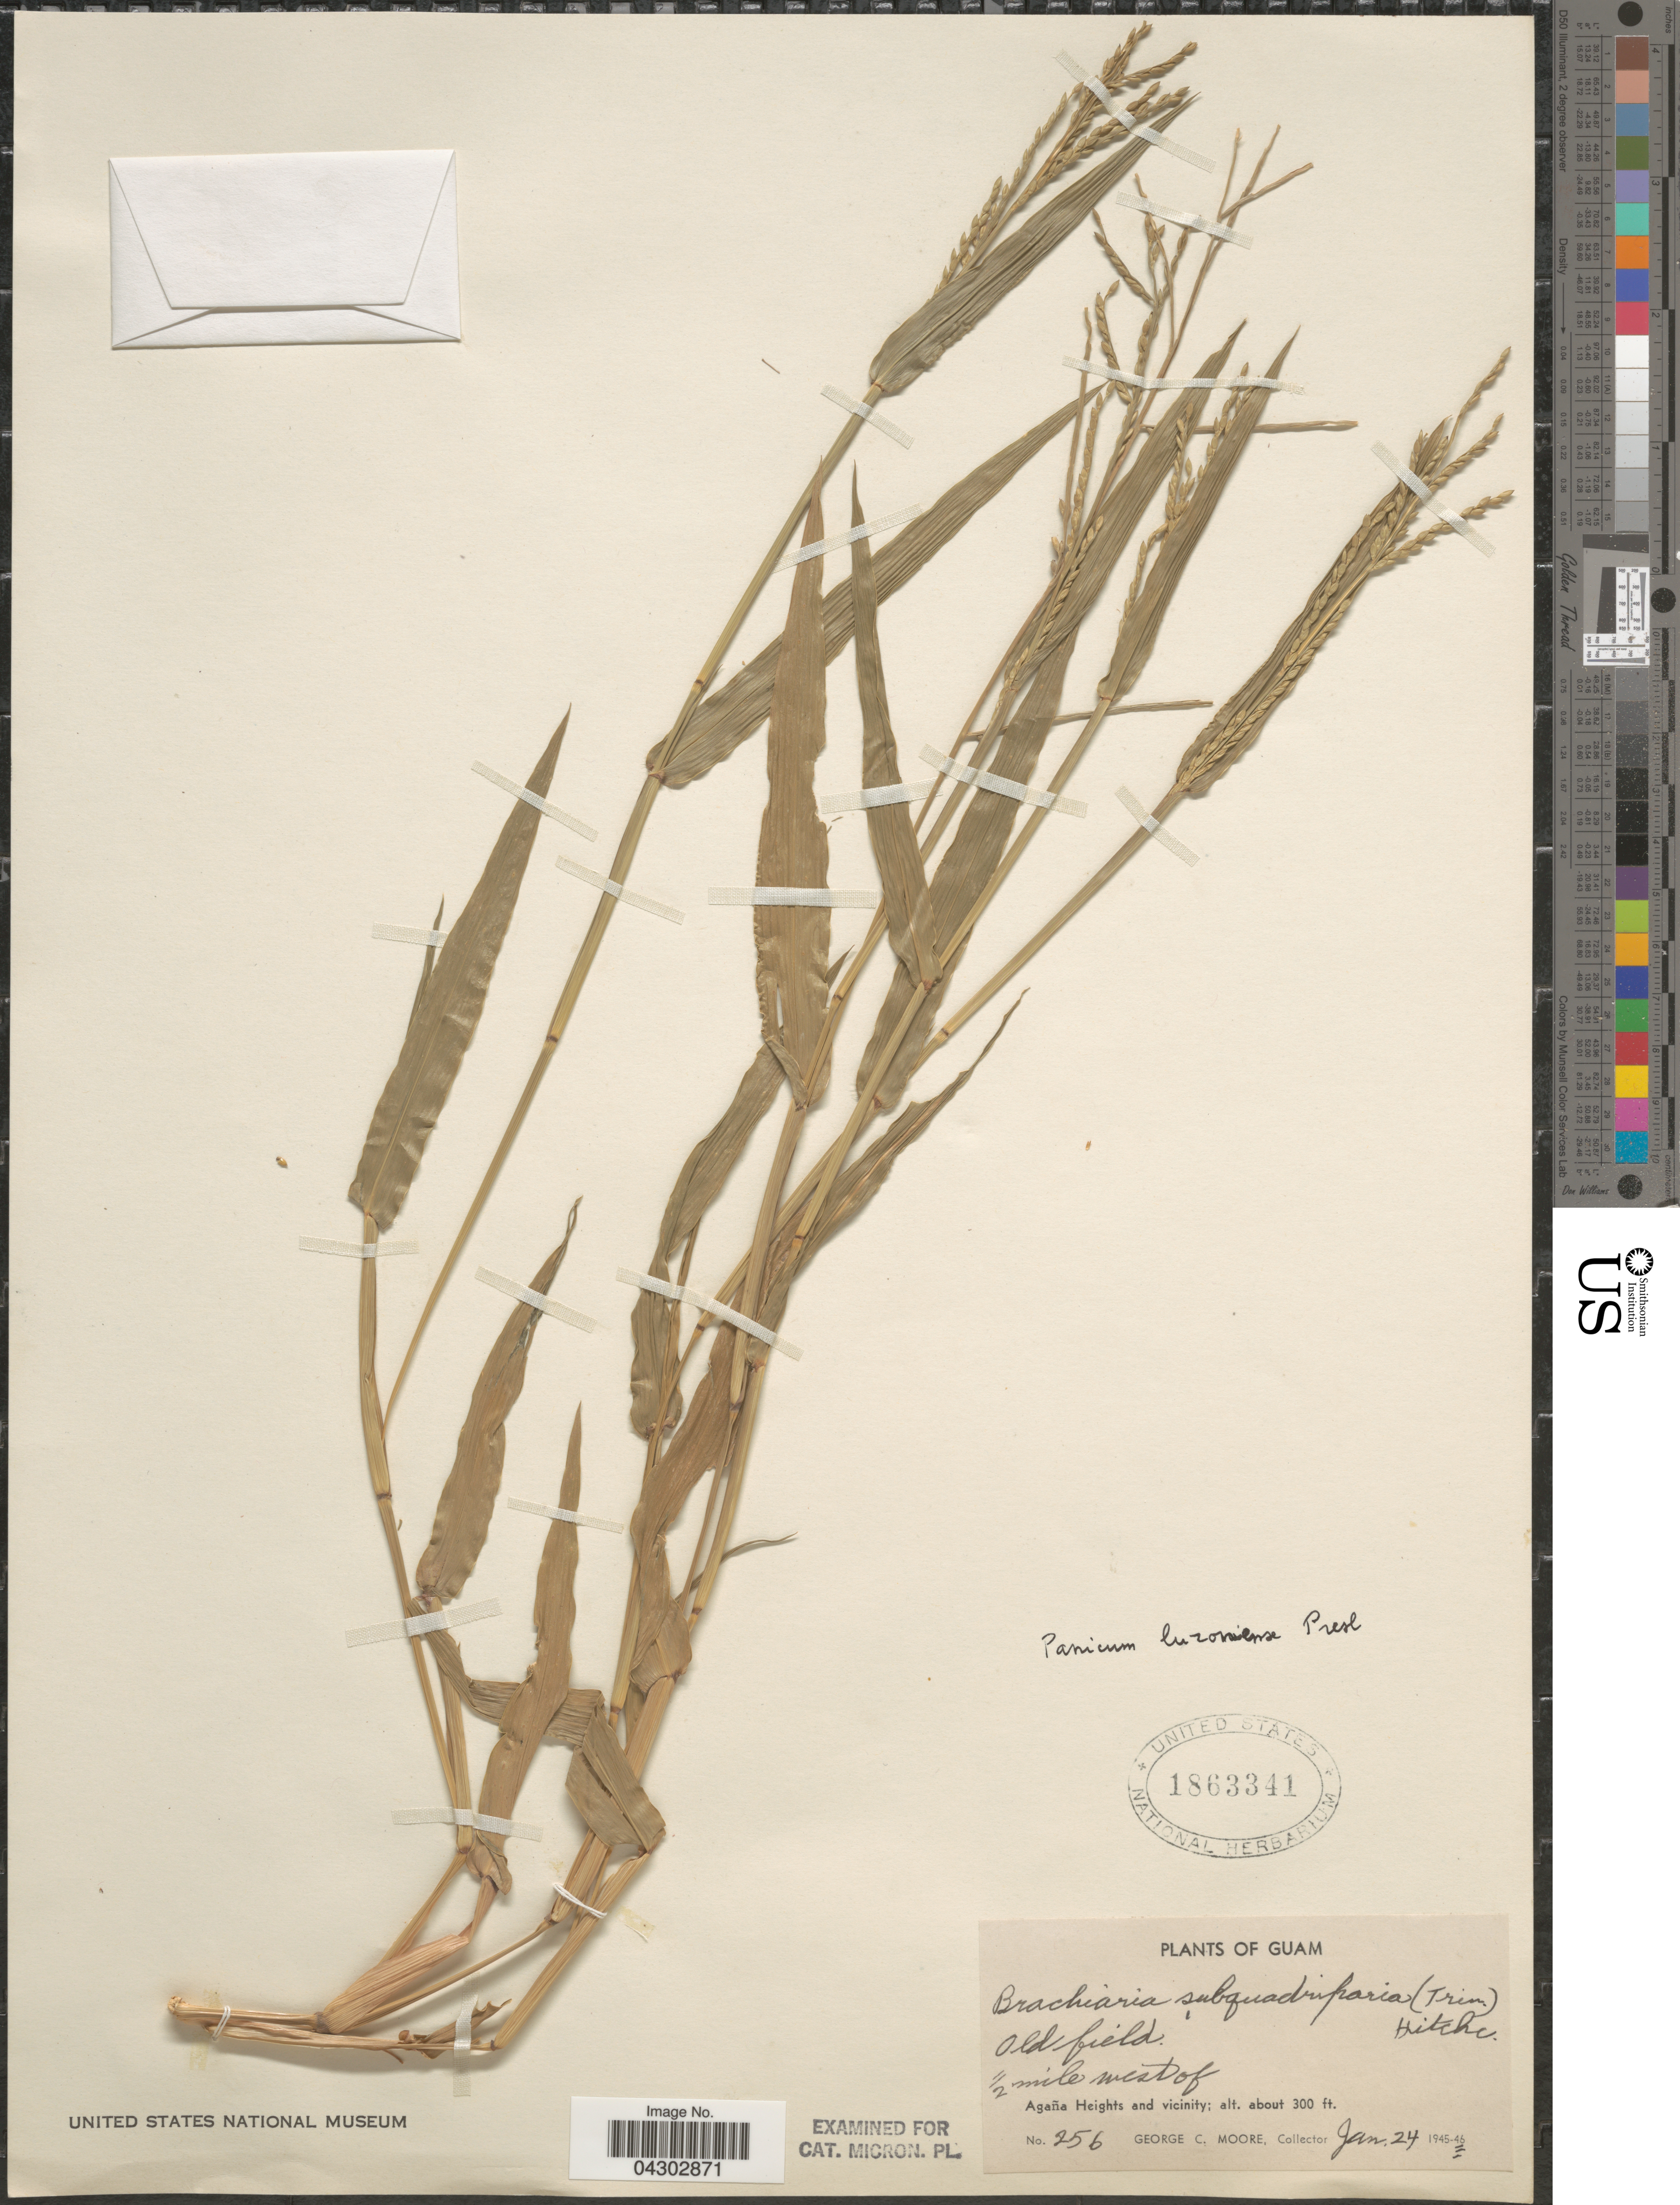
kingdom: Plantae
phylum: Tracheophyta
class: Liliopsida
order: Poales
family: Poaceae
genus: Panicum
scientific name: Panicum luzonense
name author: J. Presl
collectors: G. C. Moore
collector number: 256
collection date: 1946-01-24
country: Guam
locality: ½ mile west of Agaña Heights and vicinity.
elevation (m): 91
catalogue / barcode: US 1863341